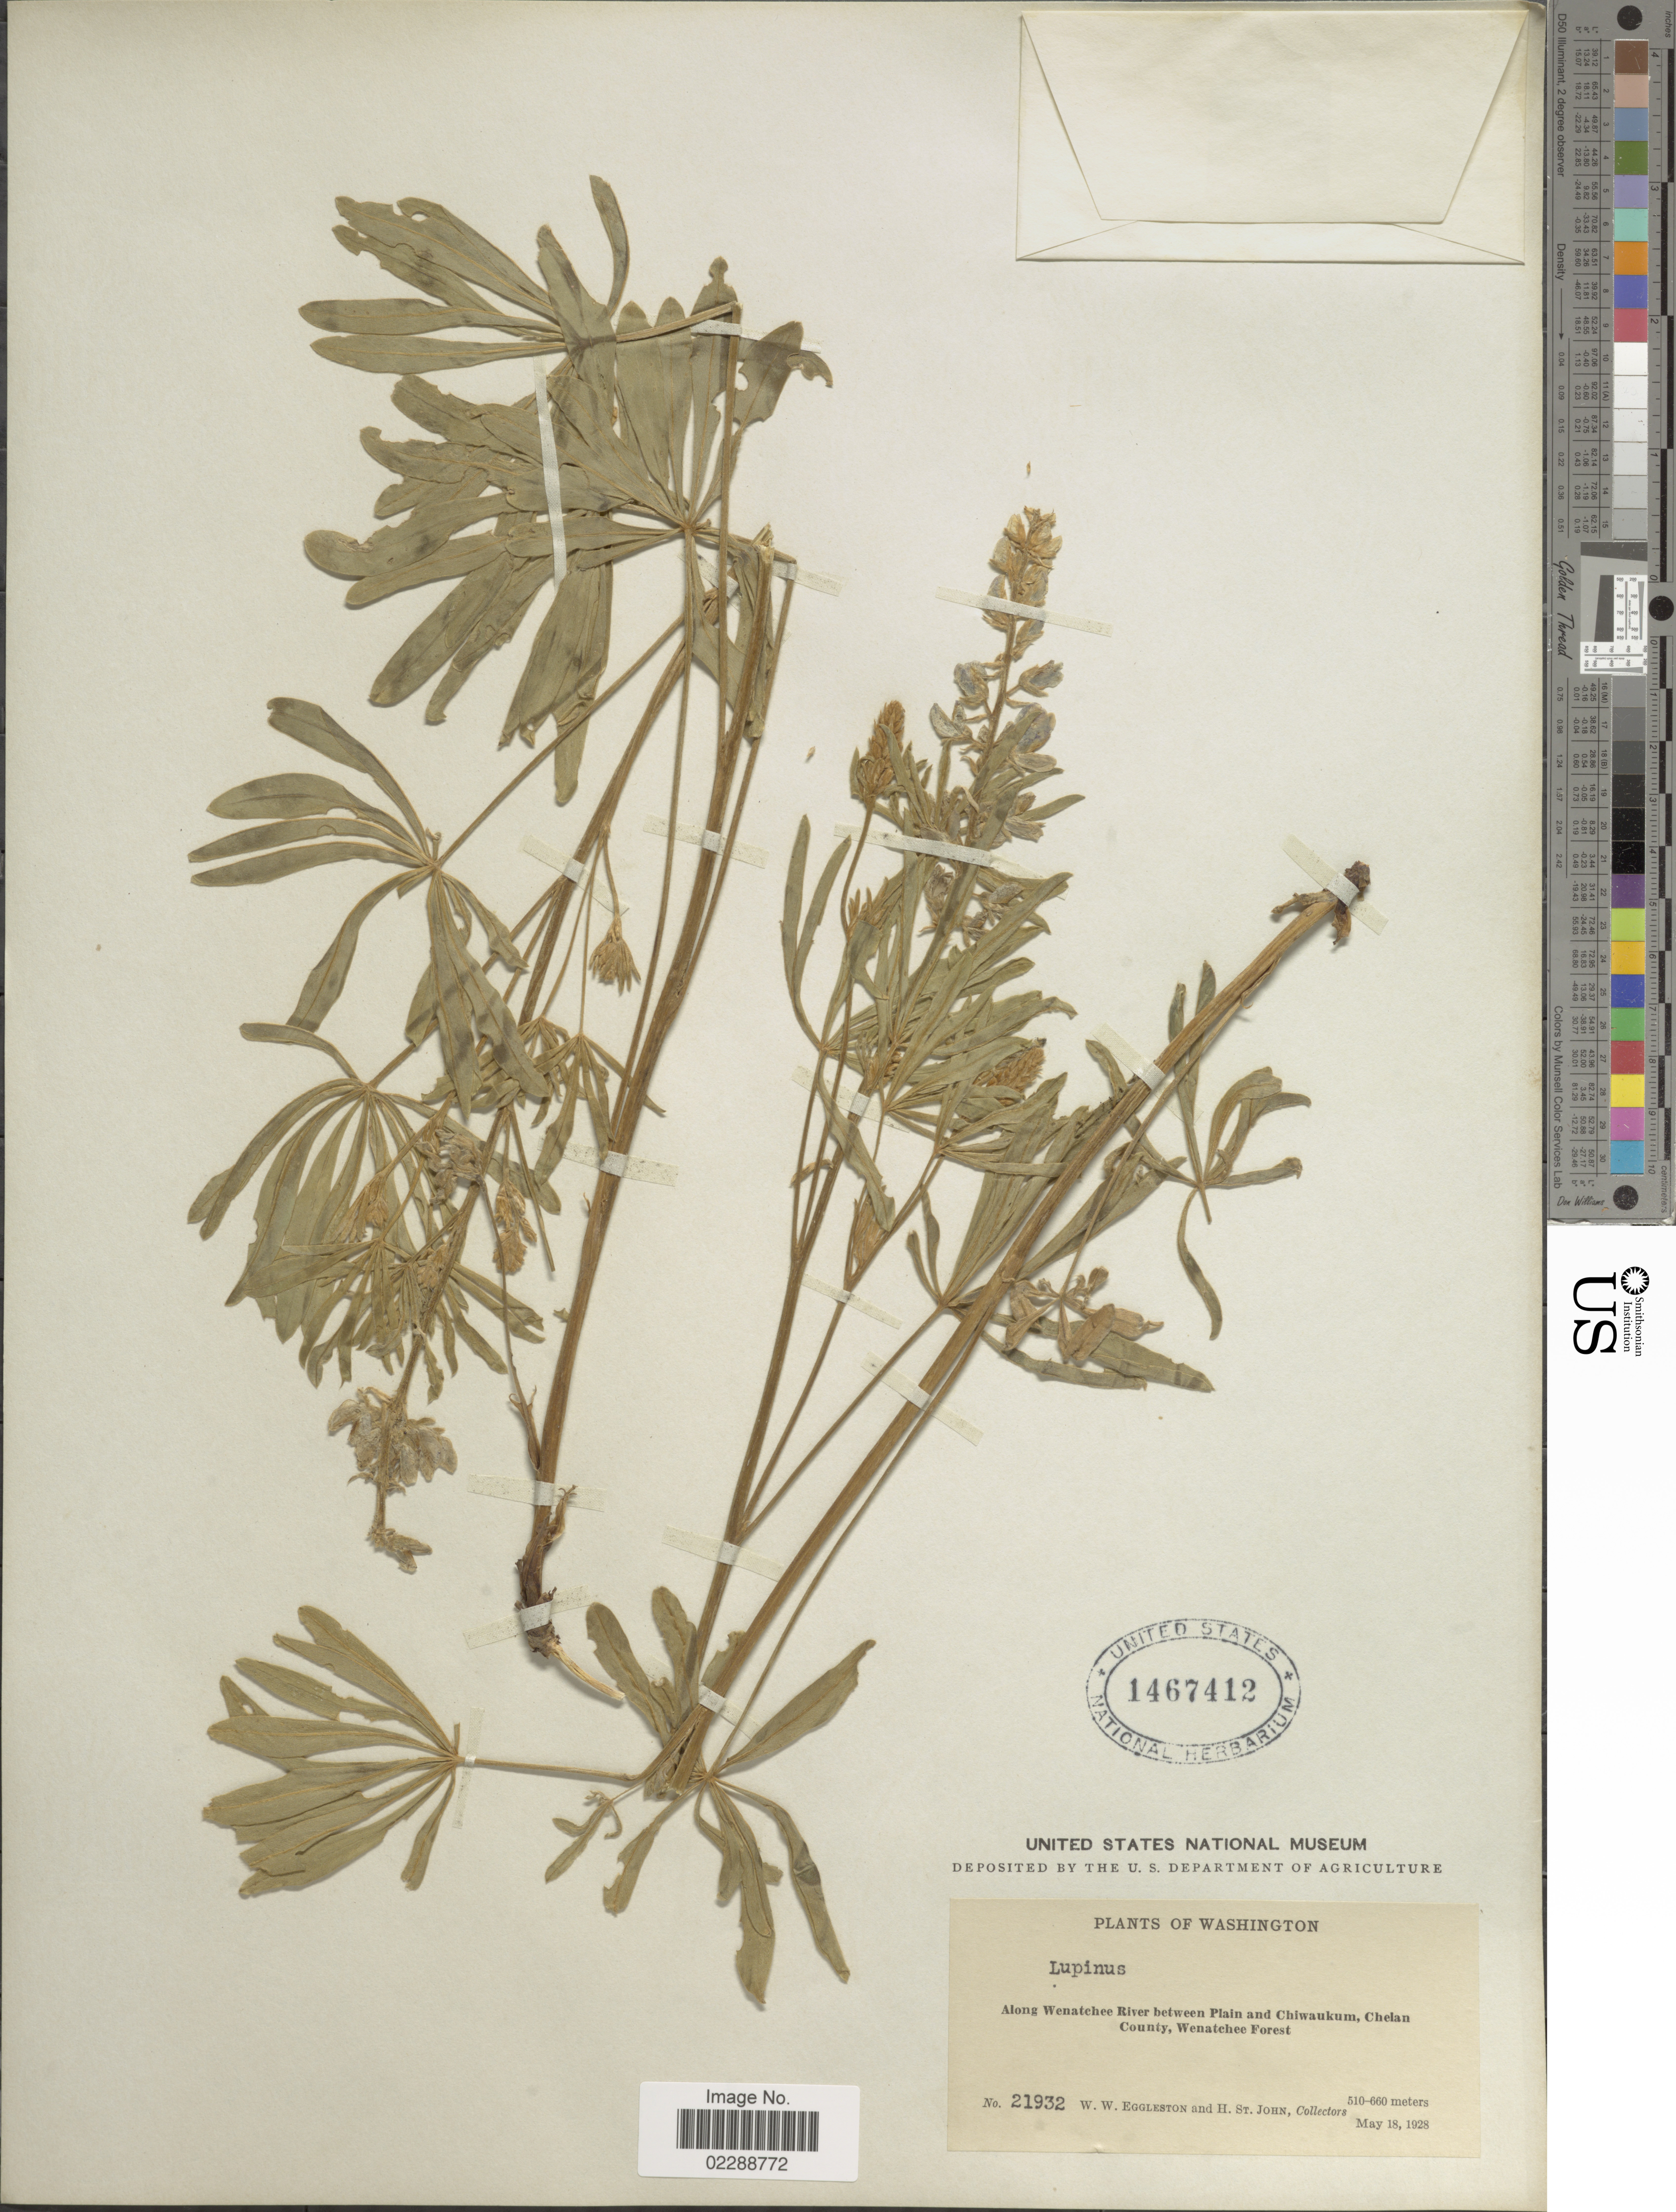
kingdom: Plantae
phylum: Tracheophyta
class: Magnoliopsida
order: Fabales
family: Fabaceae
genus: Lupinus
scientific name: Lupinus sp.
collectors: W. W. Eggleston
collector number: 21932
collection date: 1928-05-18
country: United States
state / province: Washington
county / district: Chelan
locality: Along Wenatchee River between Plain and Chiwaukum, Chelan County, Wenatchee Forest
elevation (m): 510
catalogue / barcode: US 1467412